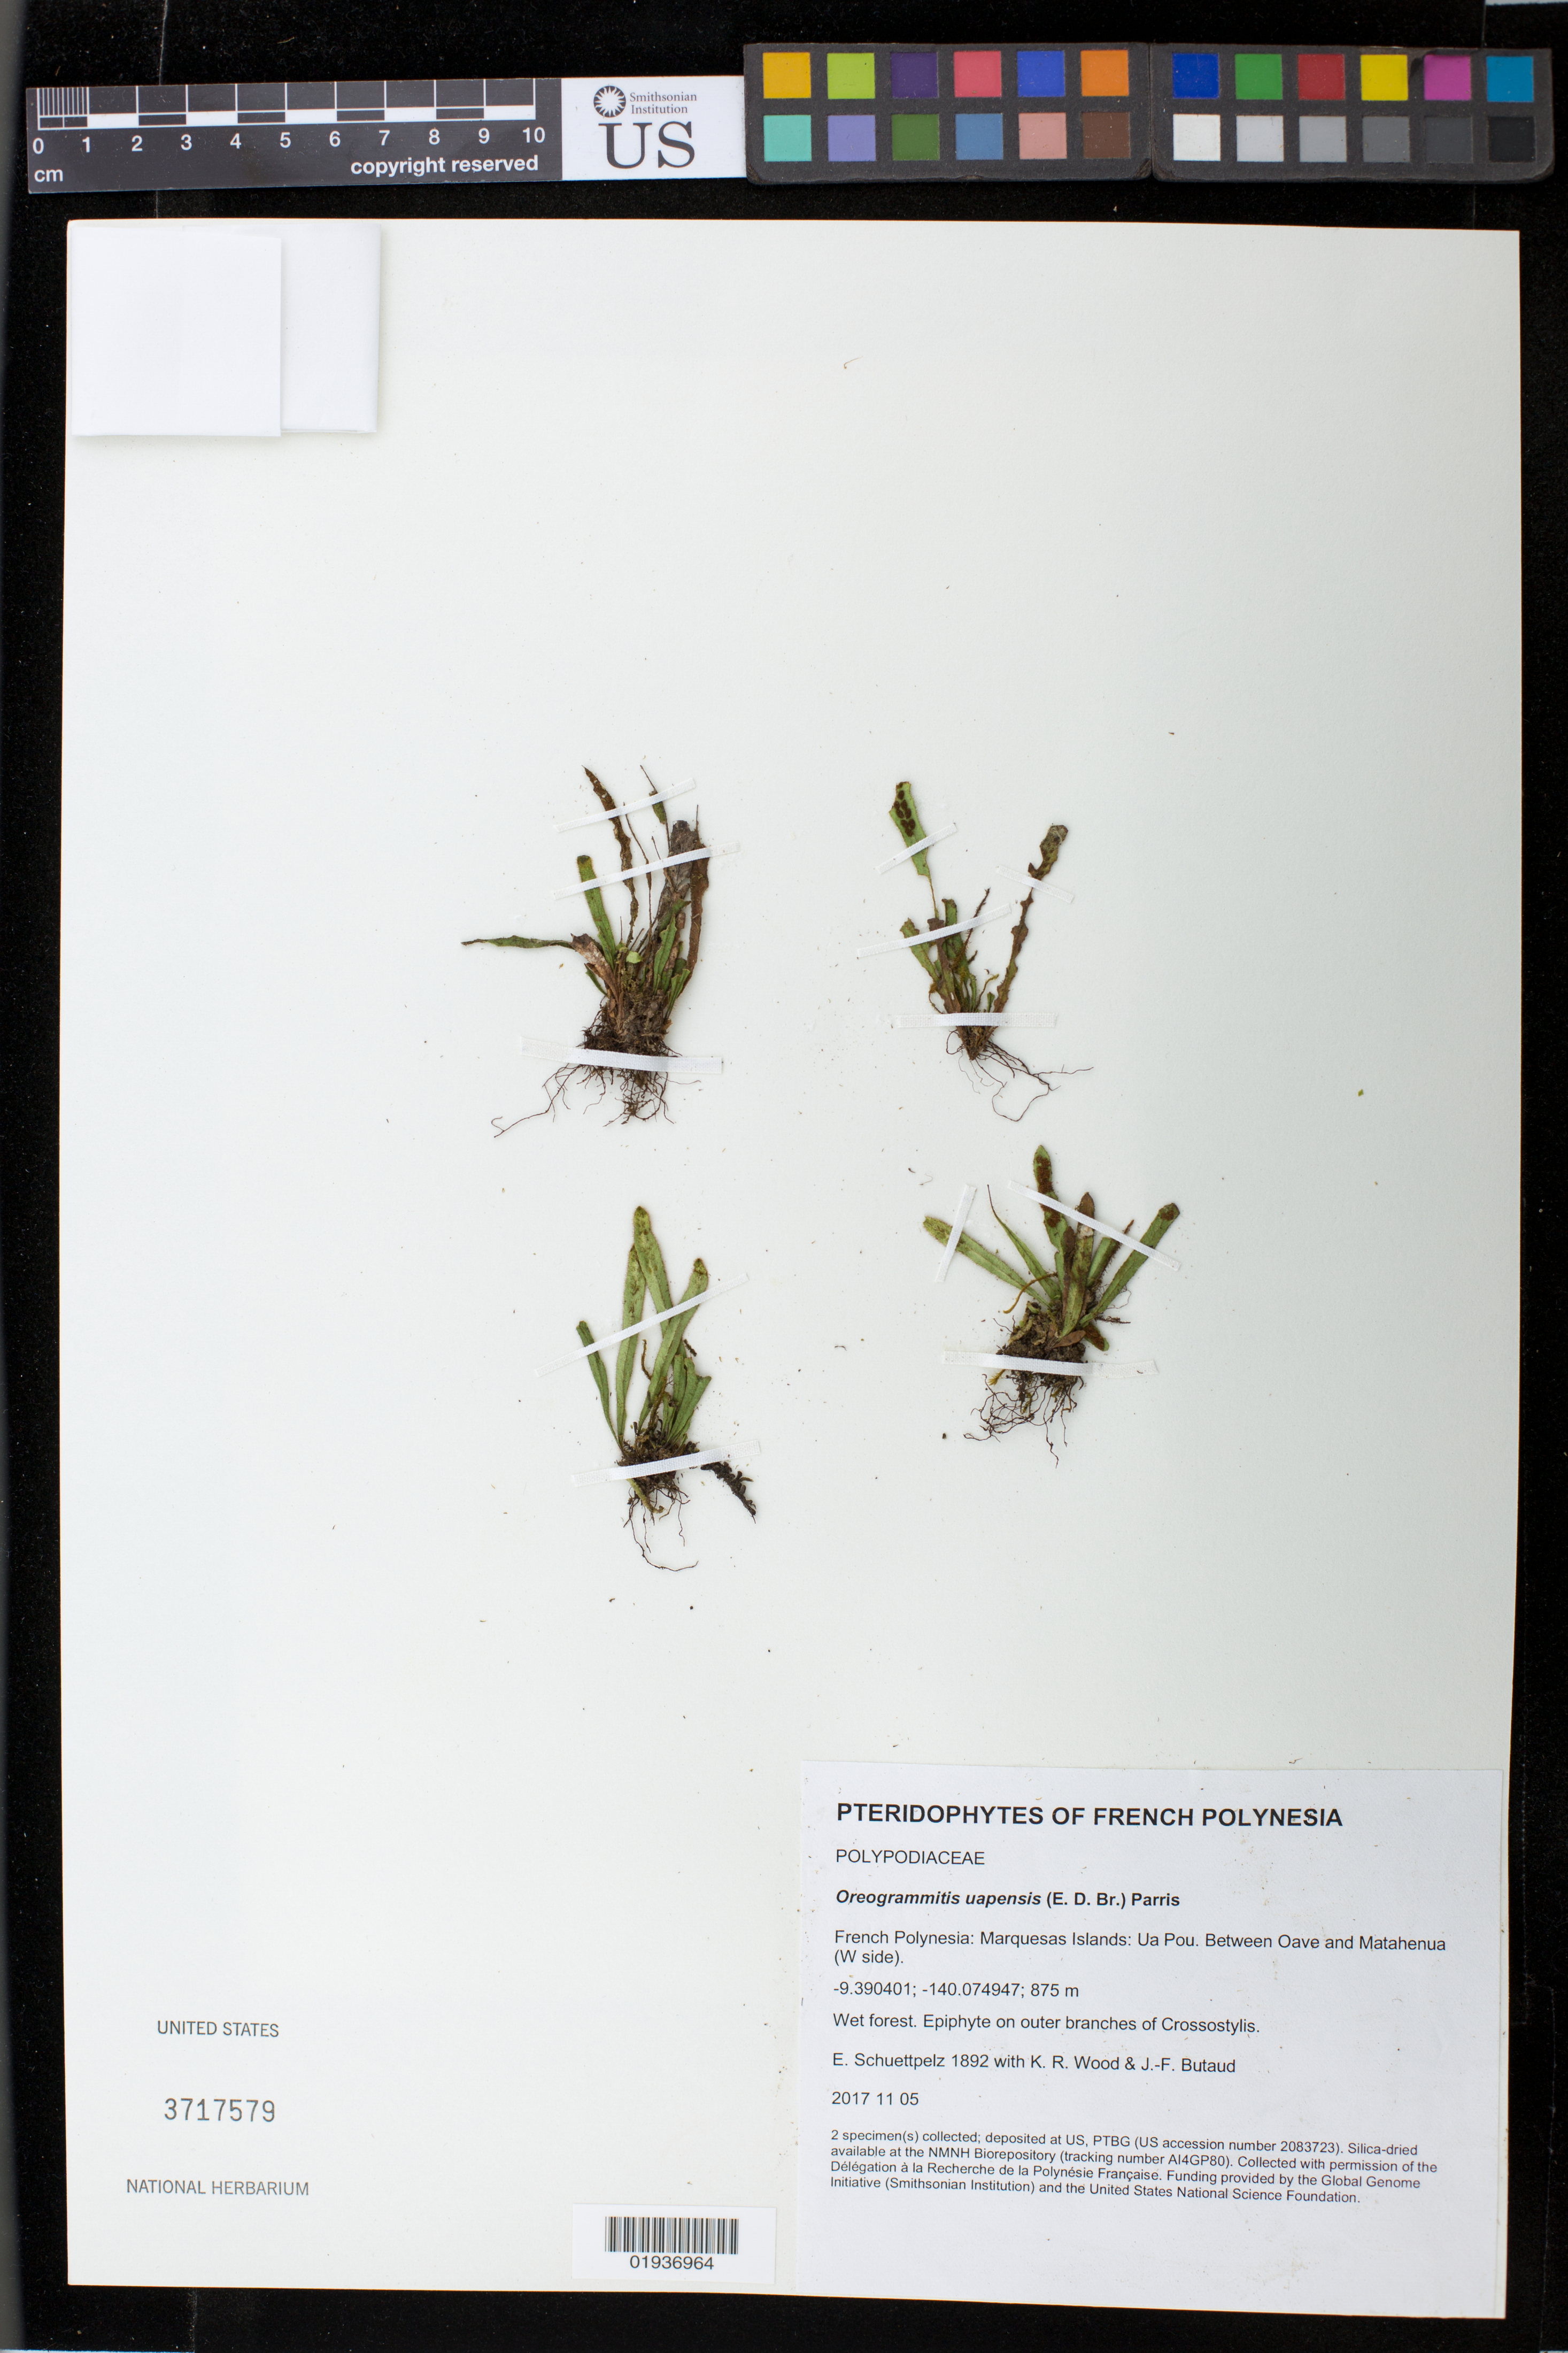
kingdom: Plantae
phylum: Tracheophyta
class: Polypodiopsida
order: Polypodiales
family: Polypodiaceae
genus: Oreogrammitis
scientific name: Oreogrammitis uapensis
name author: (E.D. Br.) Parris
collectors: E. Schuettpelz, K. R. Wood & J. -F. Butaud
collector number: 1892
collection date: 2017-11-05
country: French Polynesia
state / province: Marquesas Islands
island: Ua Pou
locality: Between Oave and Matahenua (W side).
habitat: Wet forest.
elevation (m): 875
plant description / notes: Collected with permission of the Délégation à la Recherche de la Polynésie Française. Funding provided by the Global Genome Initiative (Smithsonian Institution) and the United States National Science Foundation. Silica dried tissue stored at AI4GP80 in the NMNH Biorepository, Smithsonian Institution.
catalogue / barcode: US 3717579